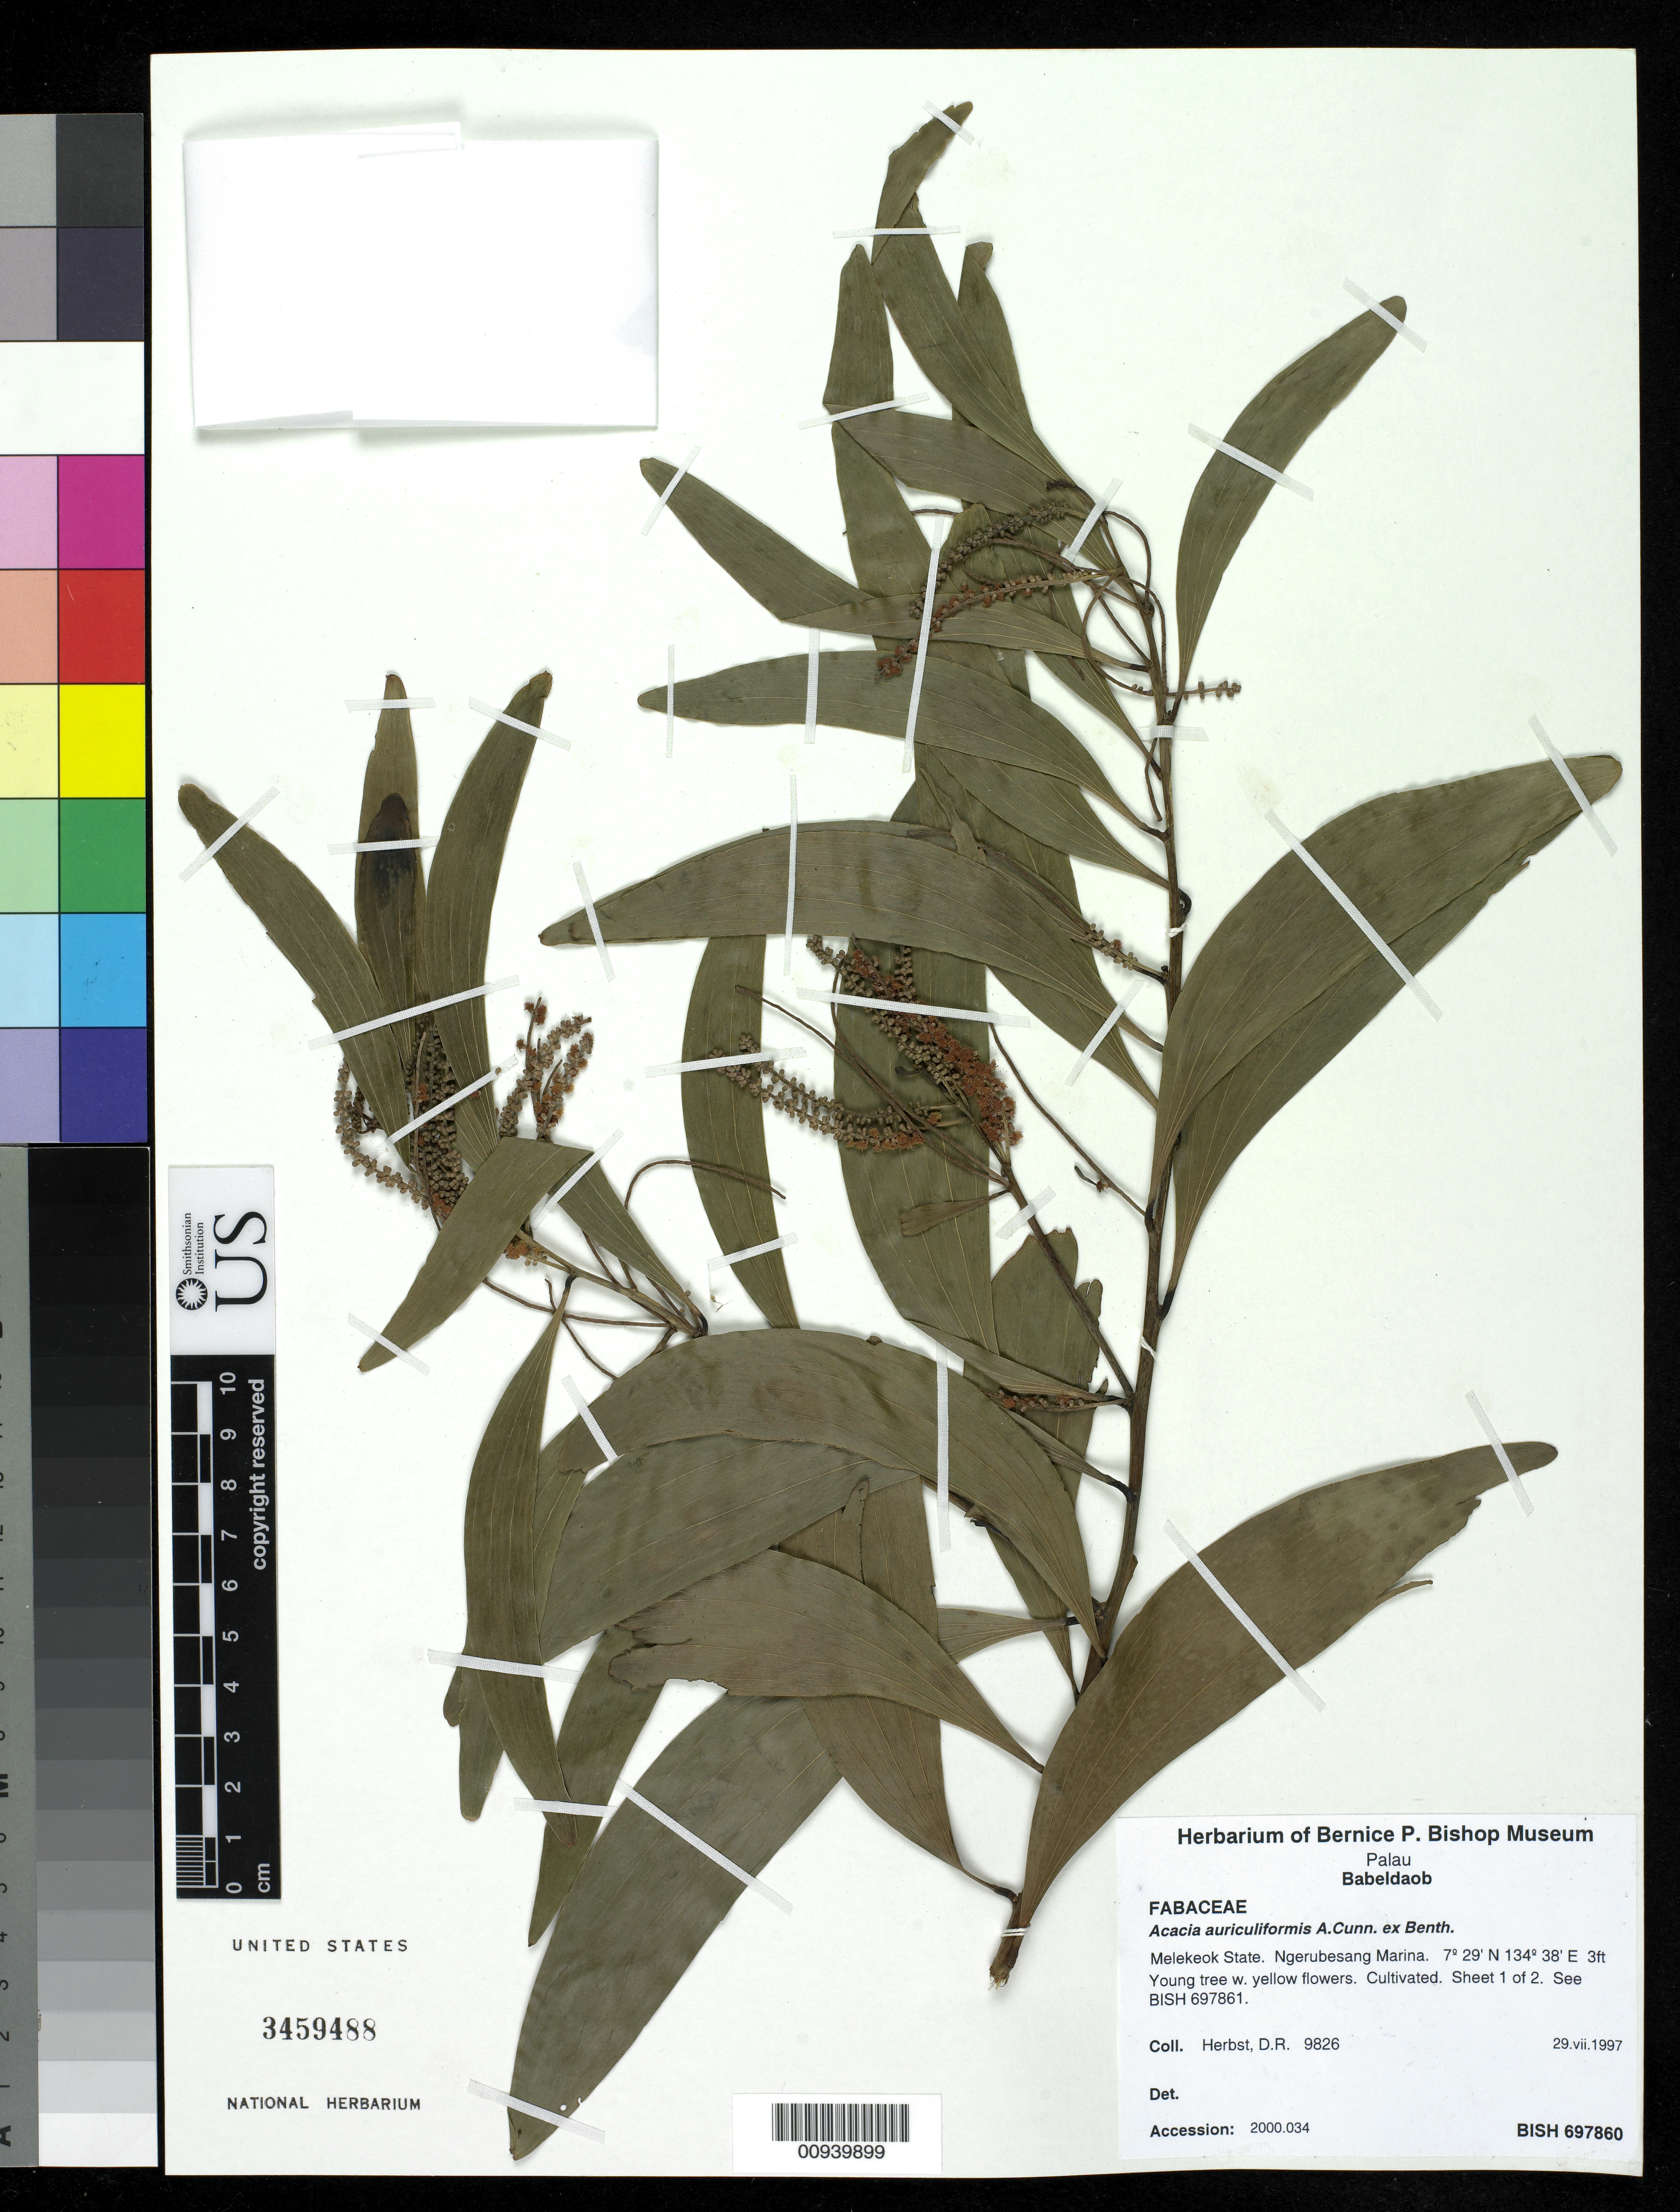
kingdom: Plantae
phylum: Tracheophyta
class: Magnoliopsida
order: Fabales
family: Fabaceae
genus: Acacia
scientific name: Acacia auriculiformis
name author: A. Cunn. ex Benth.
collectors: D. R. Herbst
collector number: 9826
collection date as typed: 29 Jul 1997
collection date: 1997-07-29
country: Palau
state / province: Melekeok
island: Babeldaob [Babelthuap]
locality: Melekeok State, Ngerubesang Marina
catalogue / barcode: US 3459488